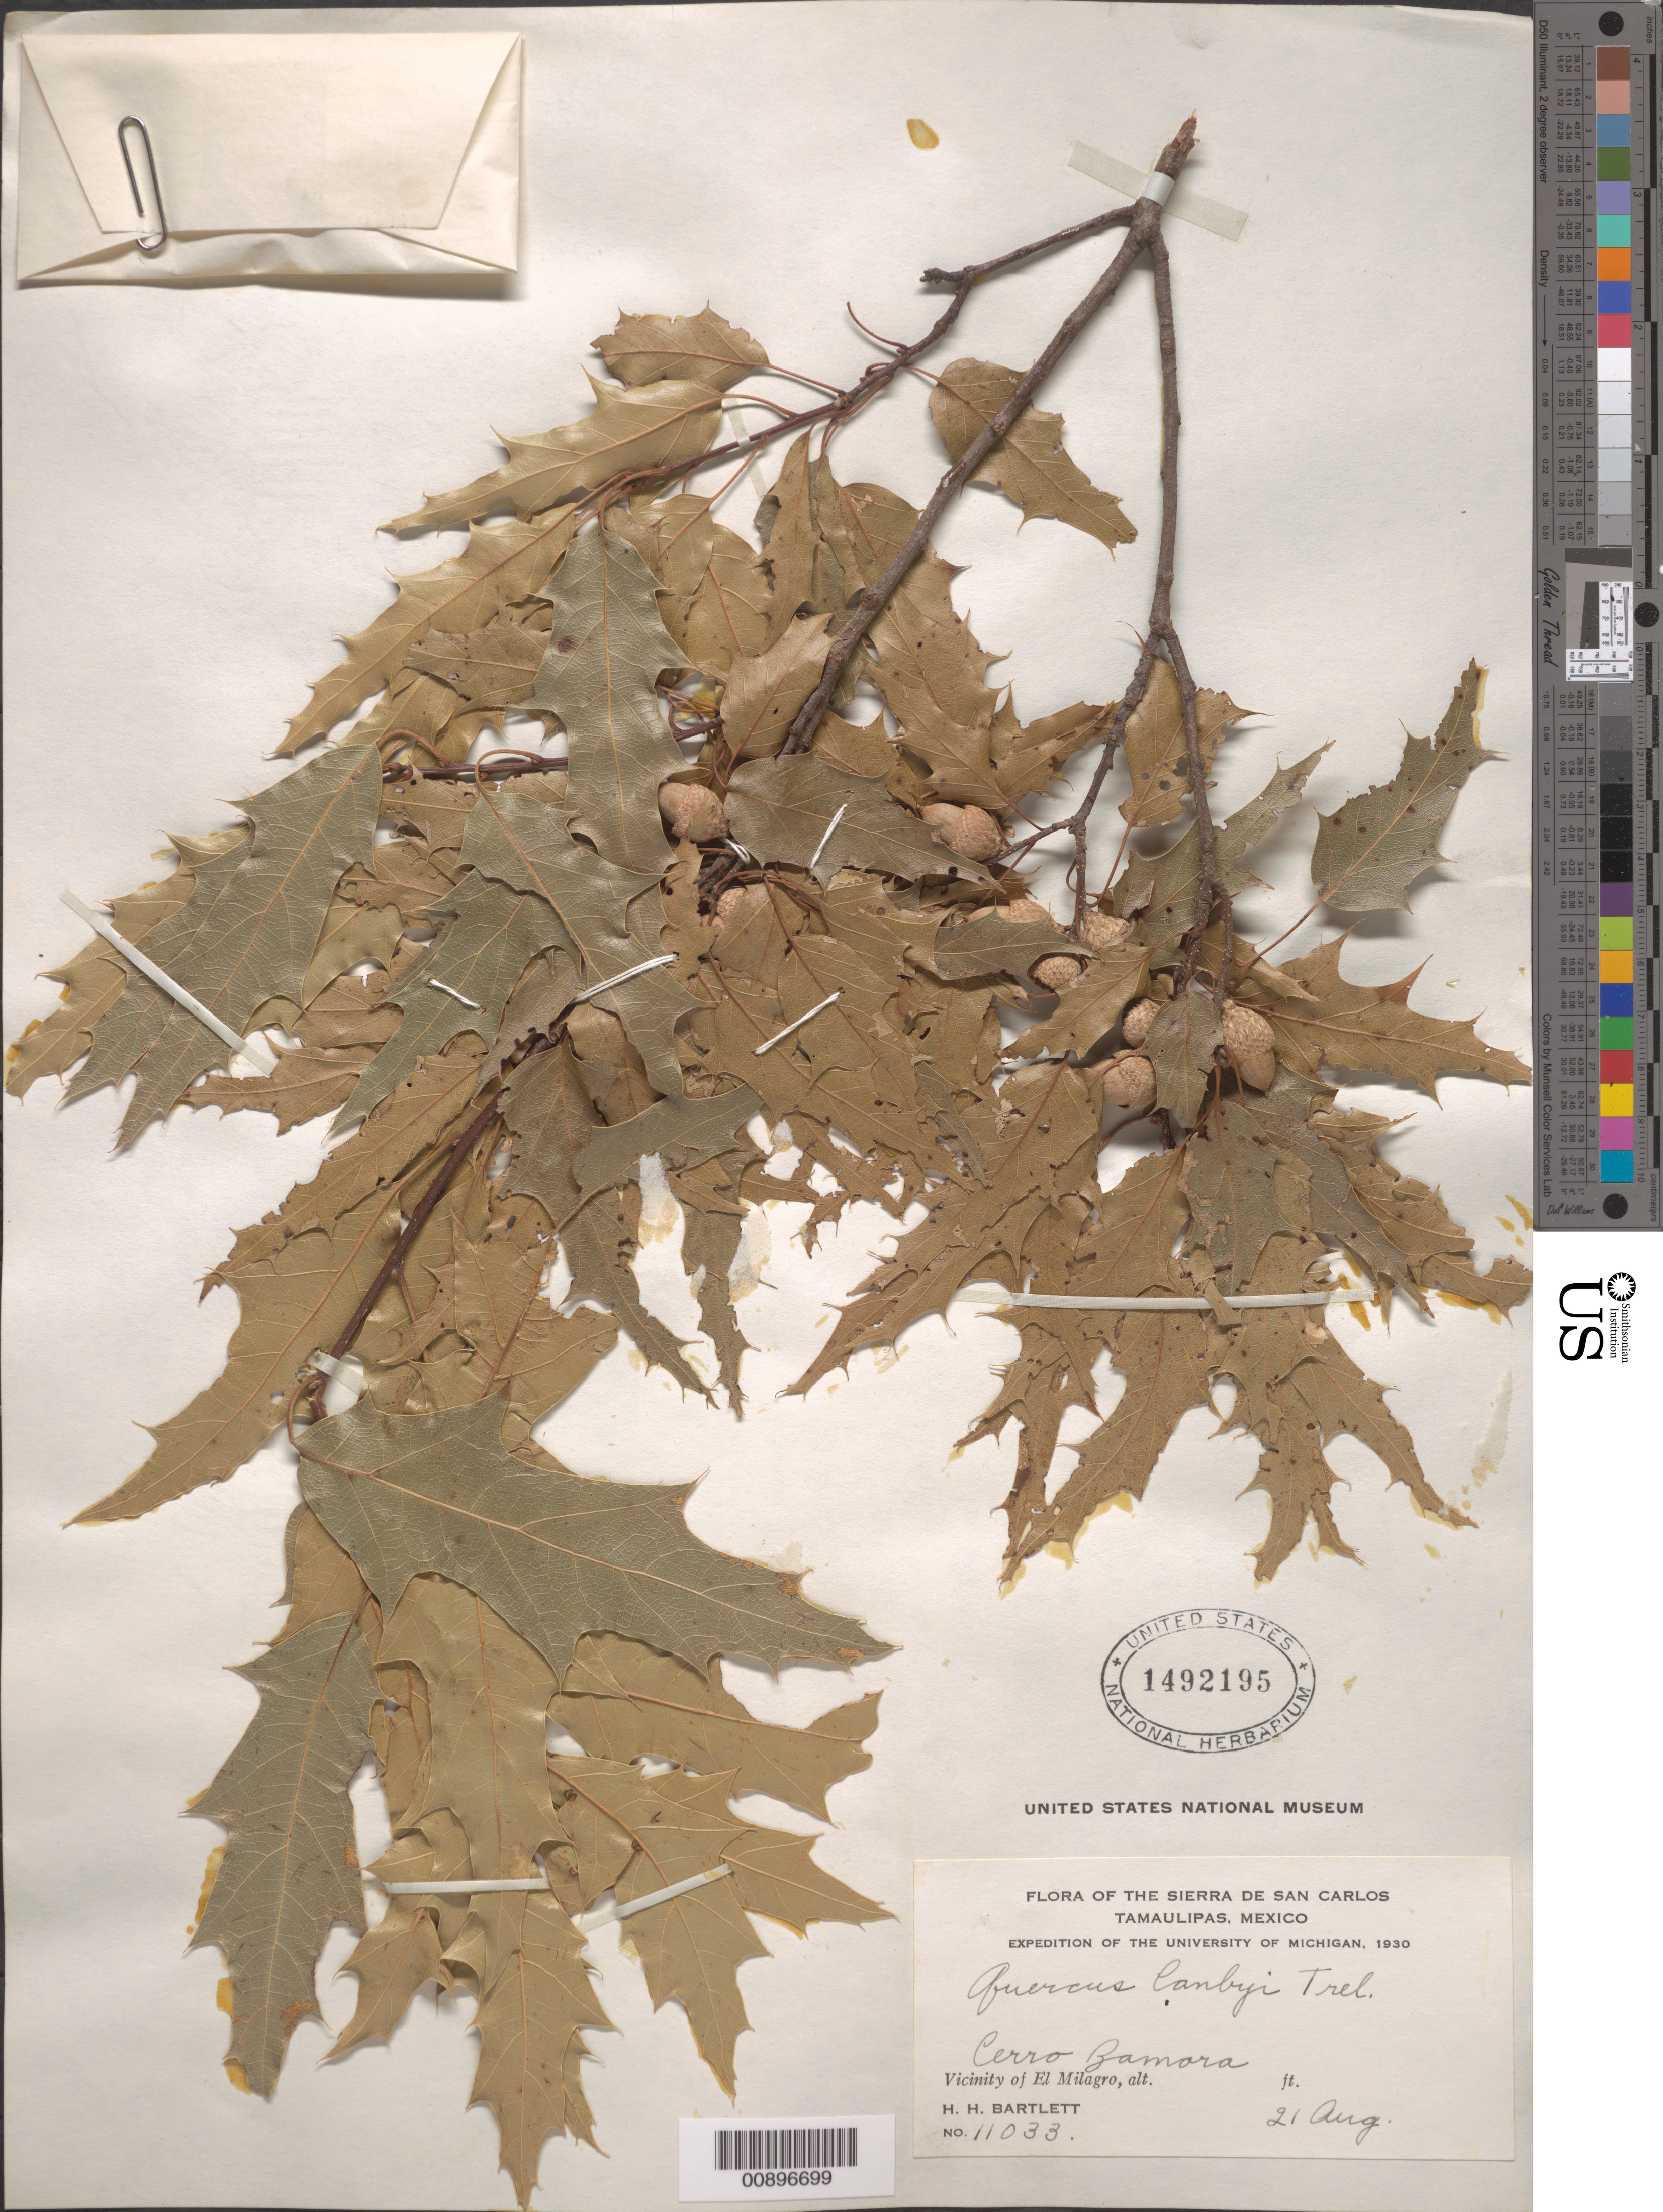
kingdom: Plantae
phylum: Tracheophyta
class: Magnoliopsida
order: Fagales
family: Fagaceae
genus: Quercus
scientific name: Quercus canbyi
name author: Trel.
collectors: H. H. Bartlett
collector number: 11033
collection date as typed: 21 Aug 1930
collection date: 1930-08-21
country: Mexico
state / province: Tamaulipas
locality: Cerro Zamora. Vicinity of El Milagro. Tamaulipas.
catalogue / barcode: US 1492195